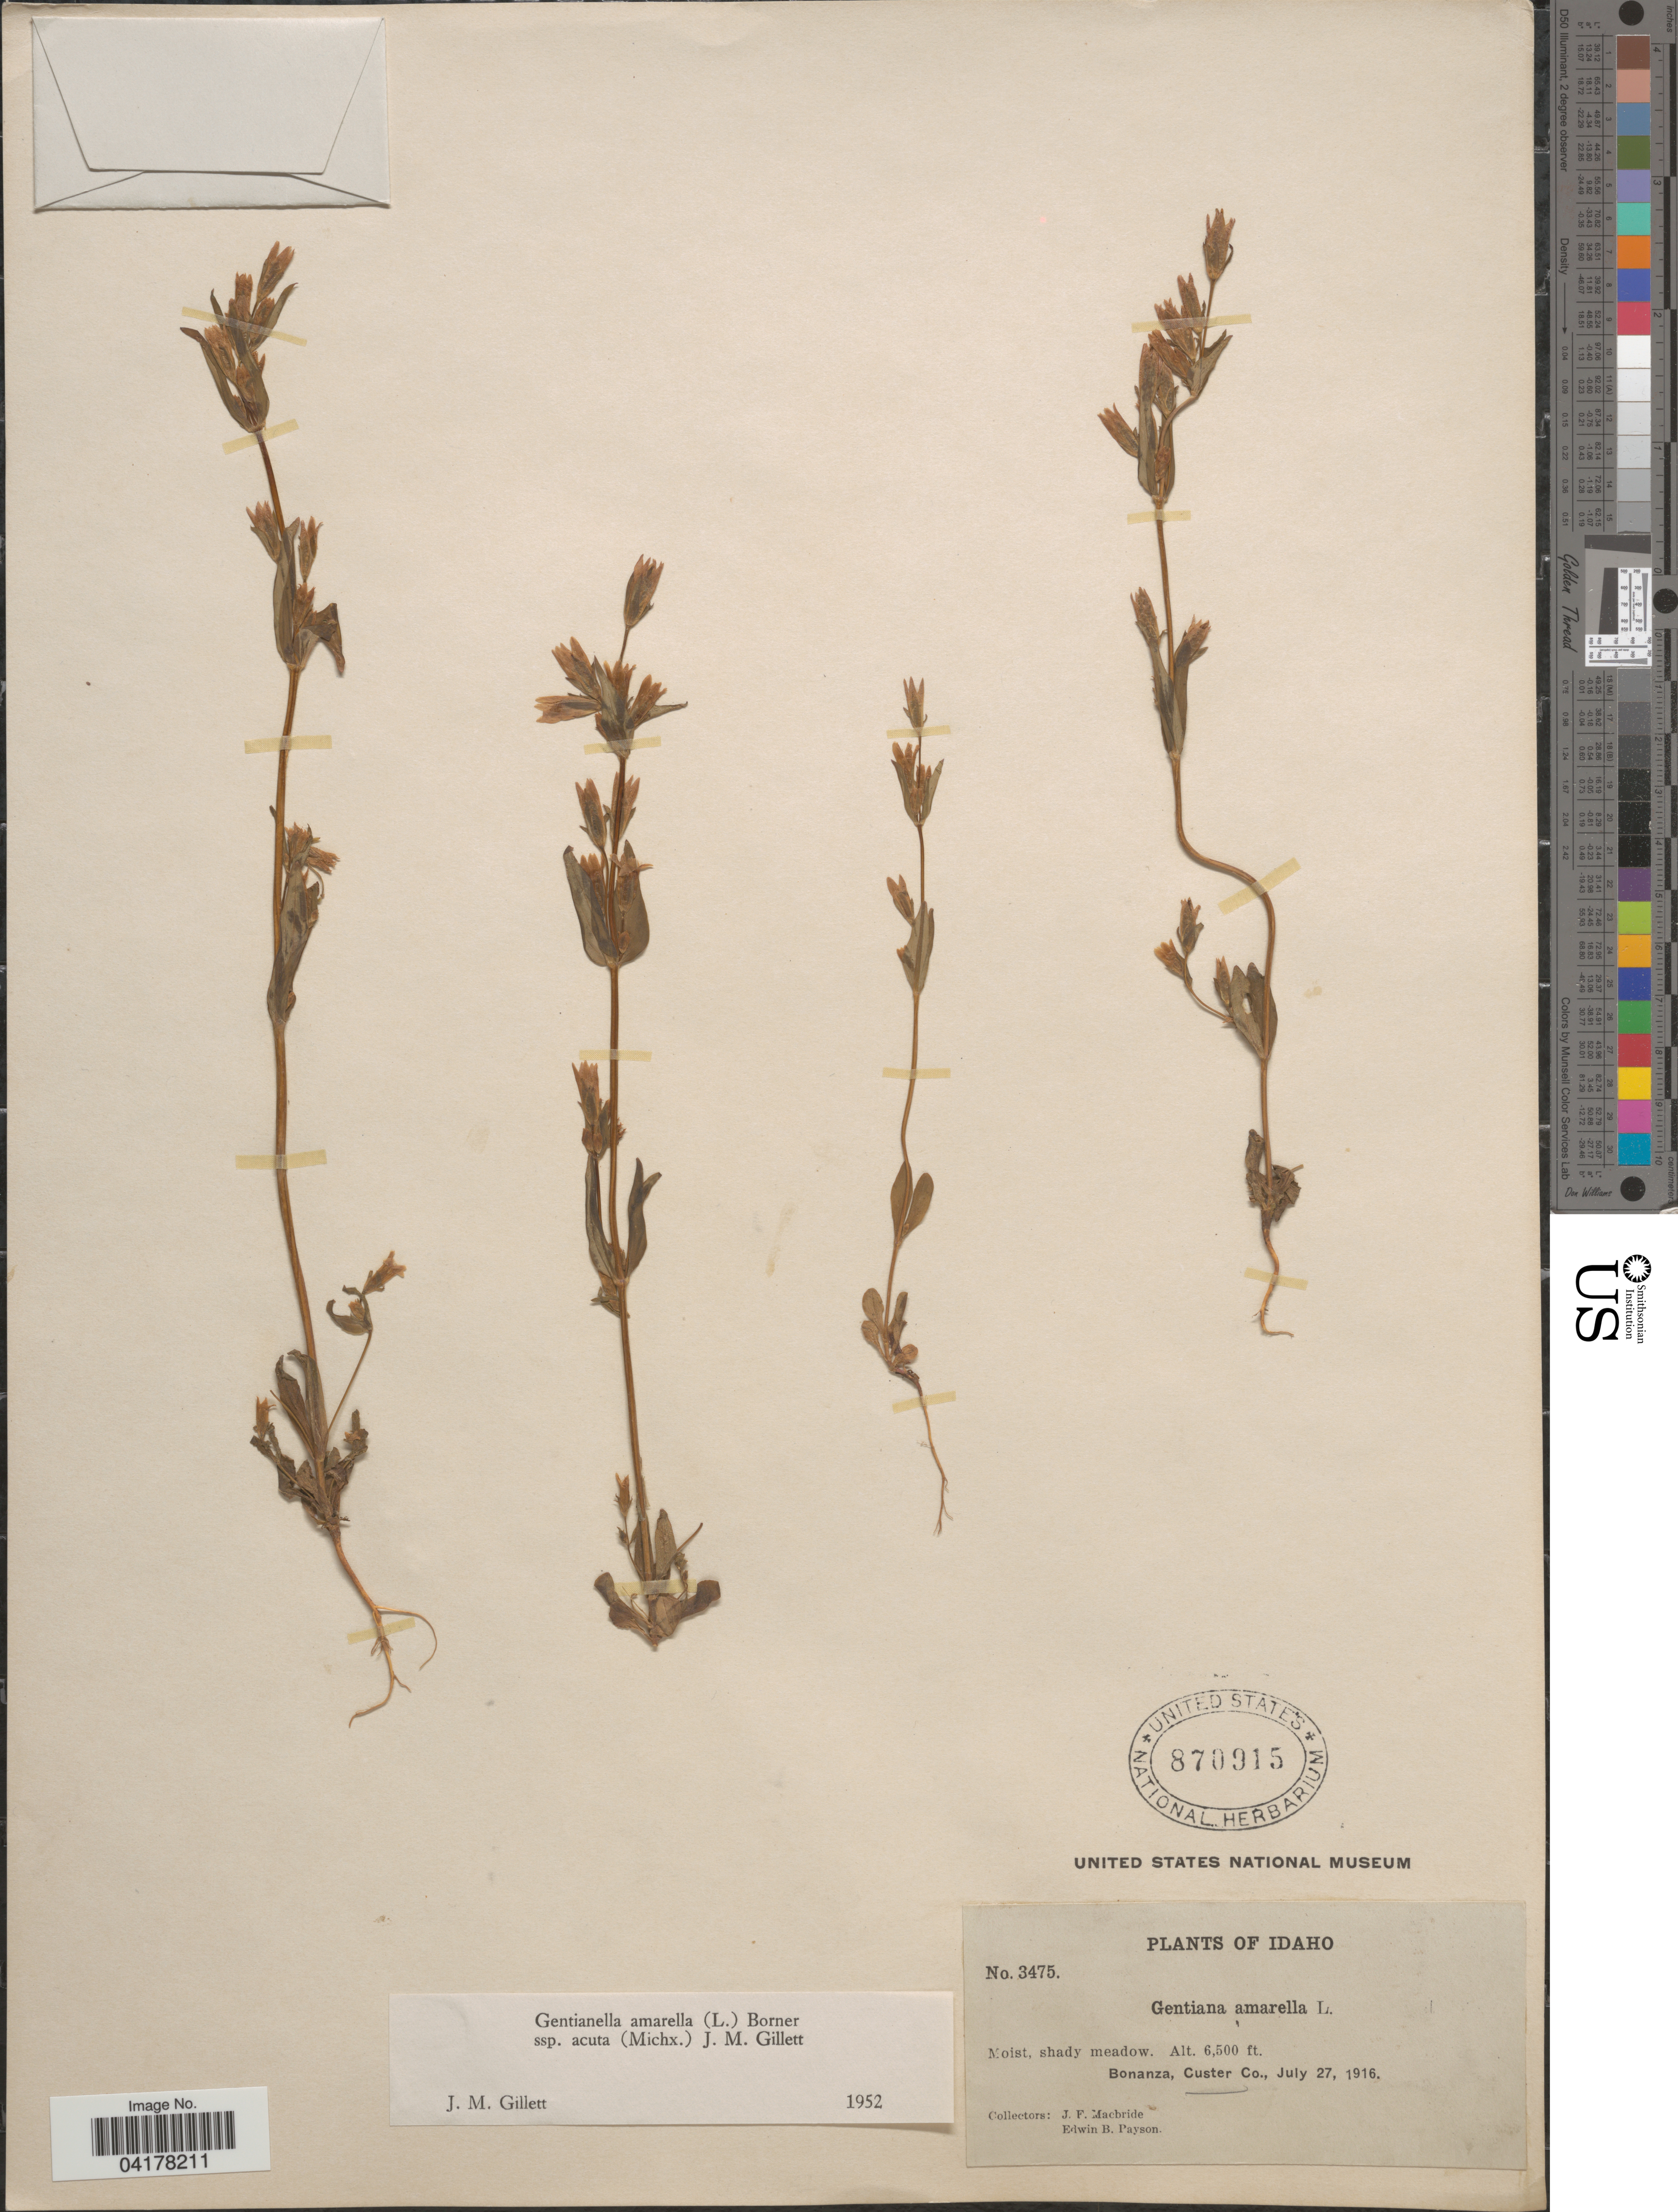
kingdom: Plantae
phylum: Tracheophyta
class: Magnoliopsida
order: Gentianales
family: Gentianaceae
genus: Gentianella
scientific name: Gentianella amarella subsp. acuta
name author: (Michx.) J.M. Gillett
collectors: J. F. Macbride & E. B. Payson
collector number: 3475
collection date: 1916-07-27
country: United States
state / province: Idaho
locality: Moist, shady meadow. Bonanza, Custer Co.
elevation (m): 1981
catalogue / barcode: US 870915